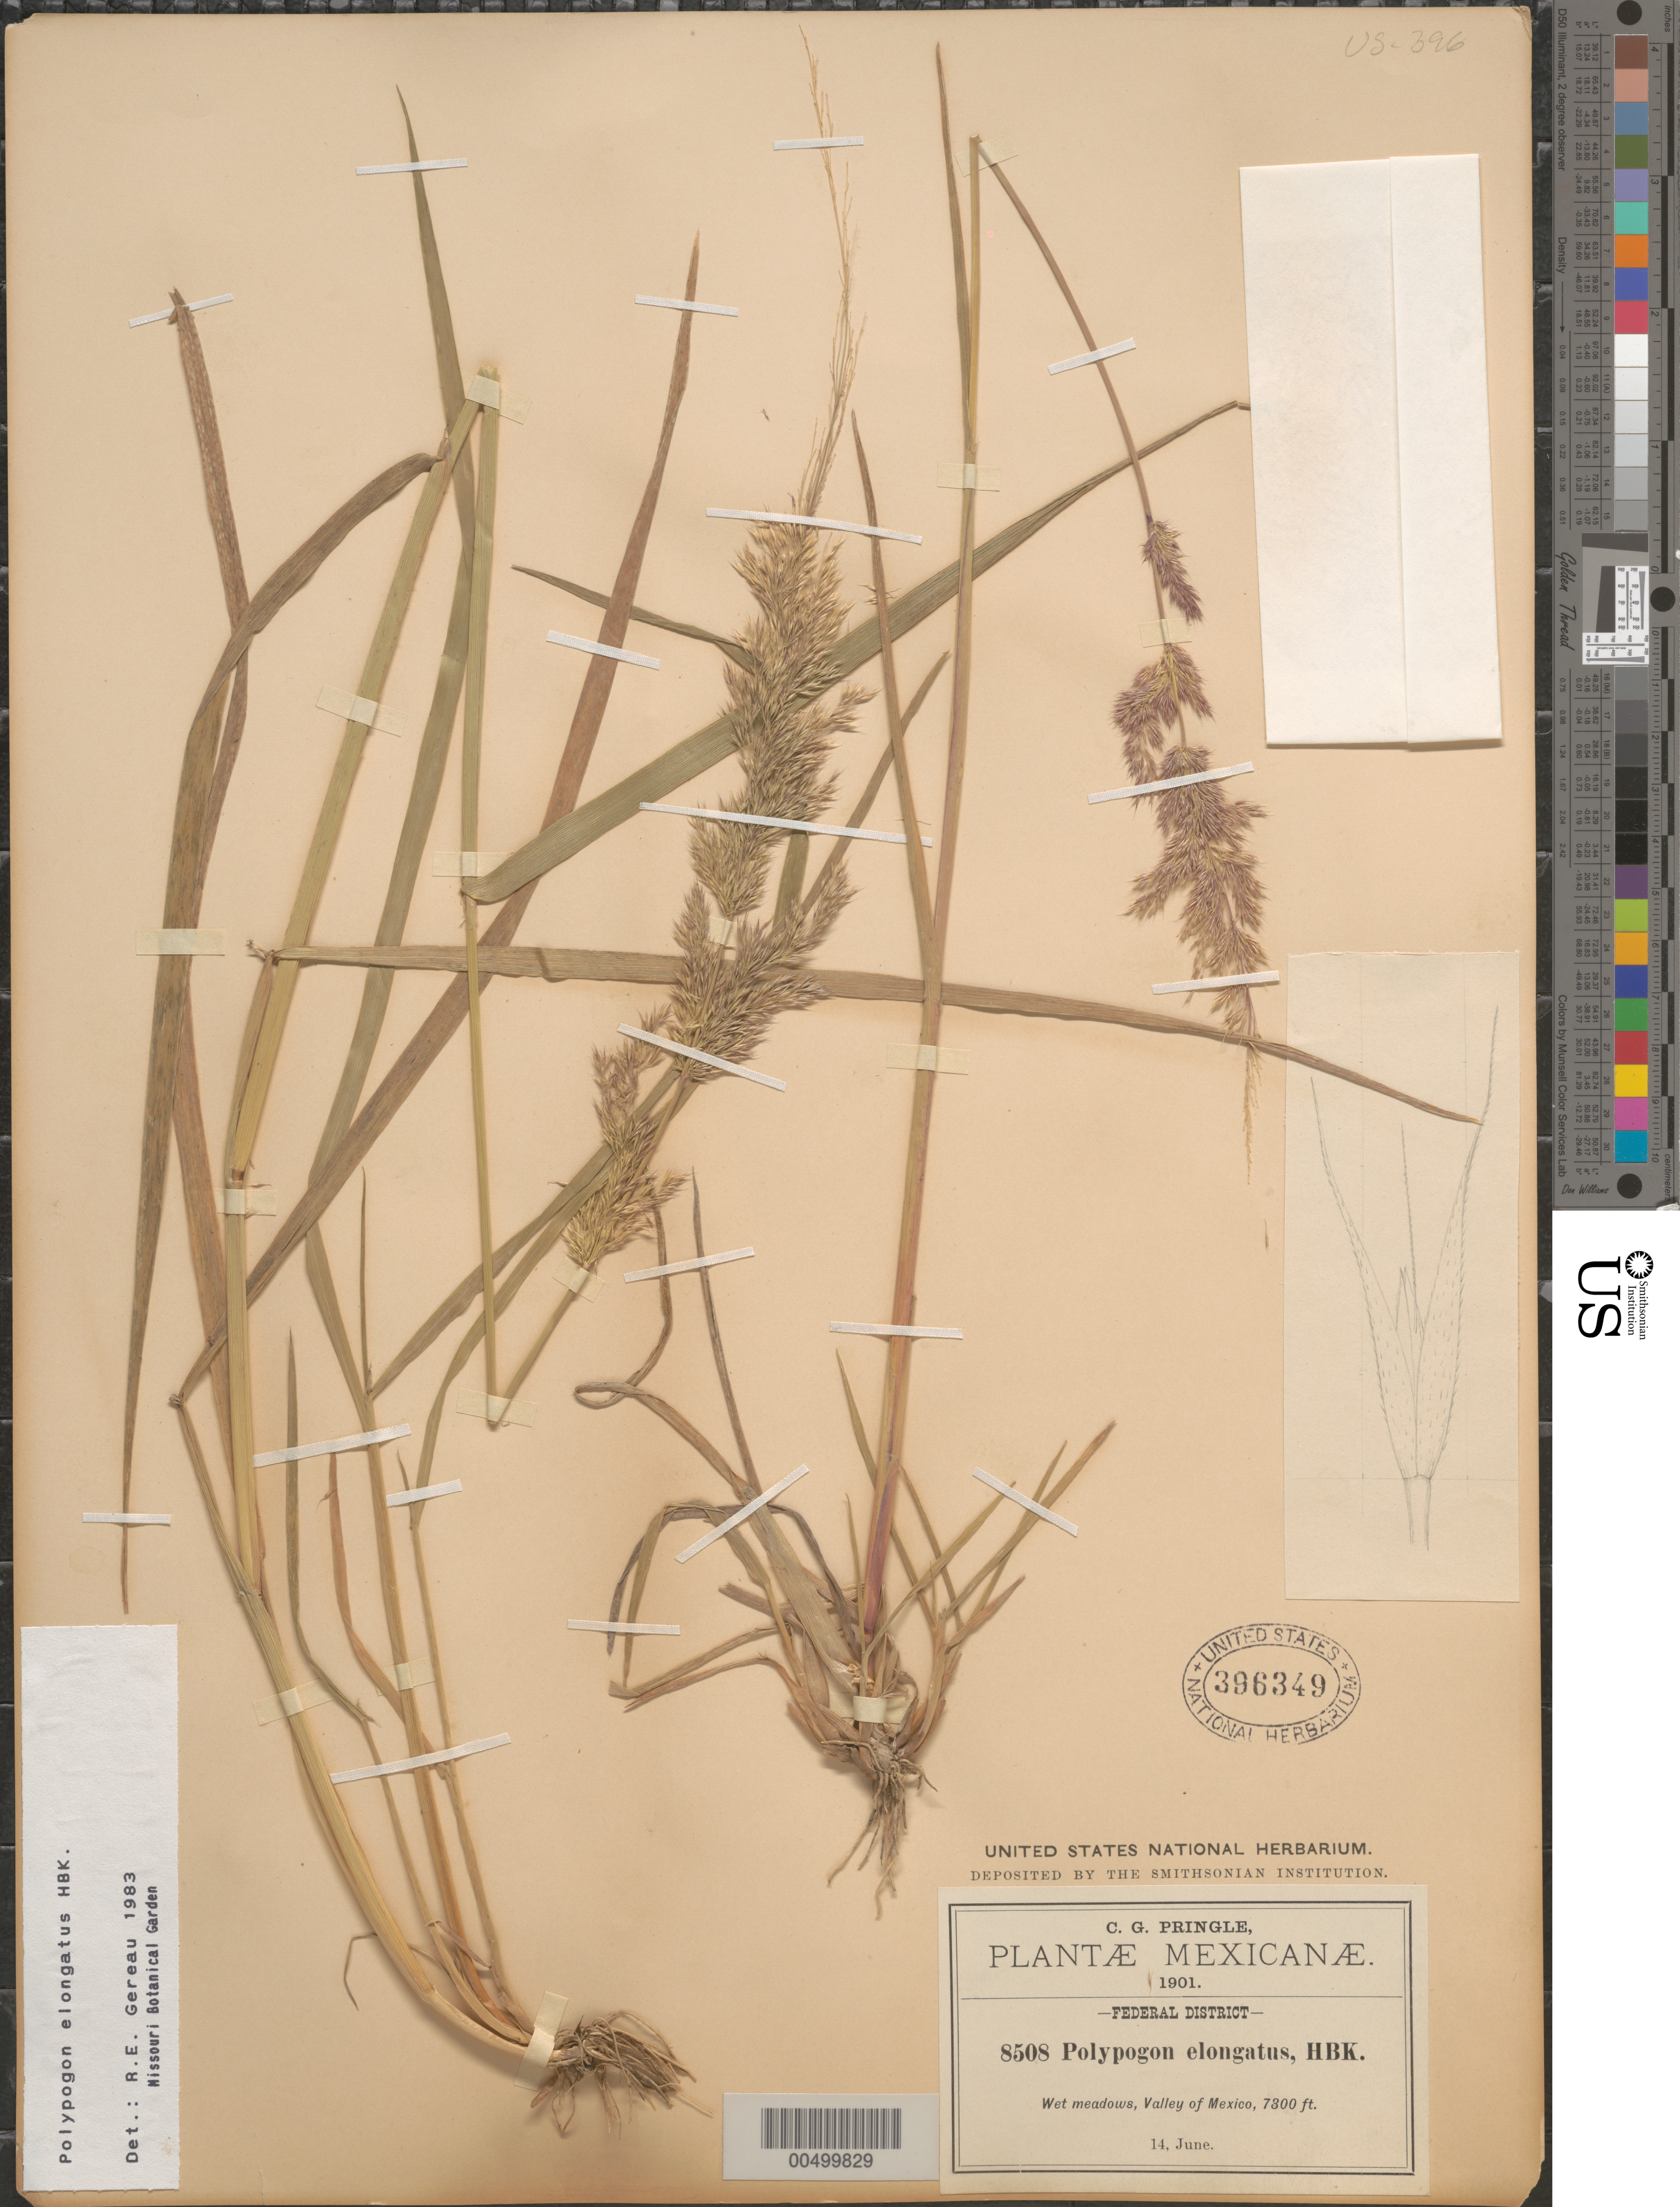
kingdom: Plantae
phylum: Tracheophyta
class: Liliopsida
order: Poales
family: Poaceae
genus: Chaetotropis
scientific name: Chaetotropis elongata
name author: (Kunth) Björkman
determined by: Poaceae Reorganization Project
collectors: C. G. Pringle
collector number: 8508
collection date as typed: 14 Jun 1901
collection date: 1901-06-14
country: Mexico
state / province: Distrito Federal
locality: Valley of Mexico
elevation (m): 2225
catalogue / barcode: US 396349